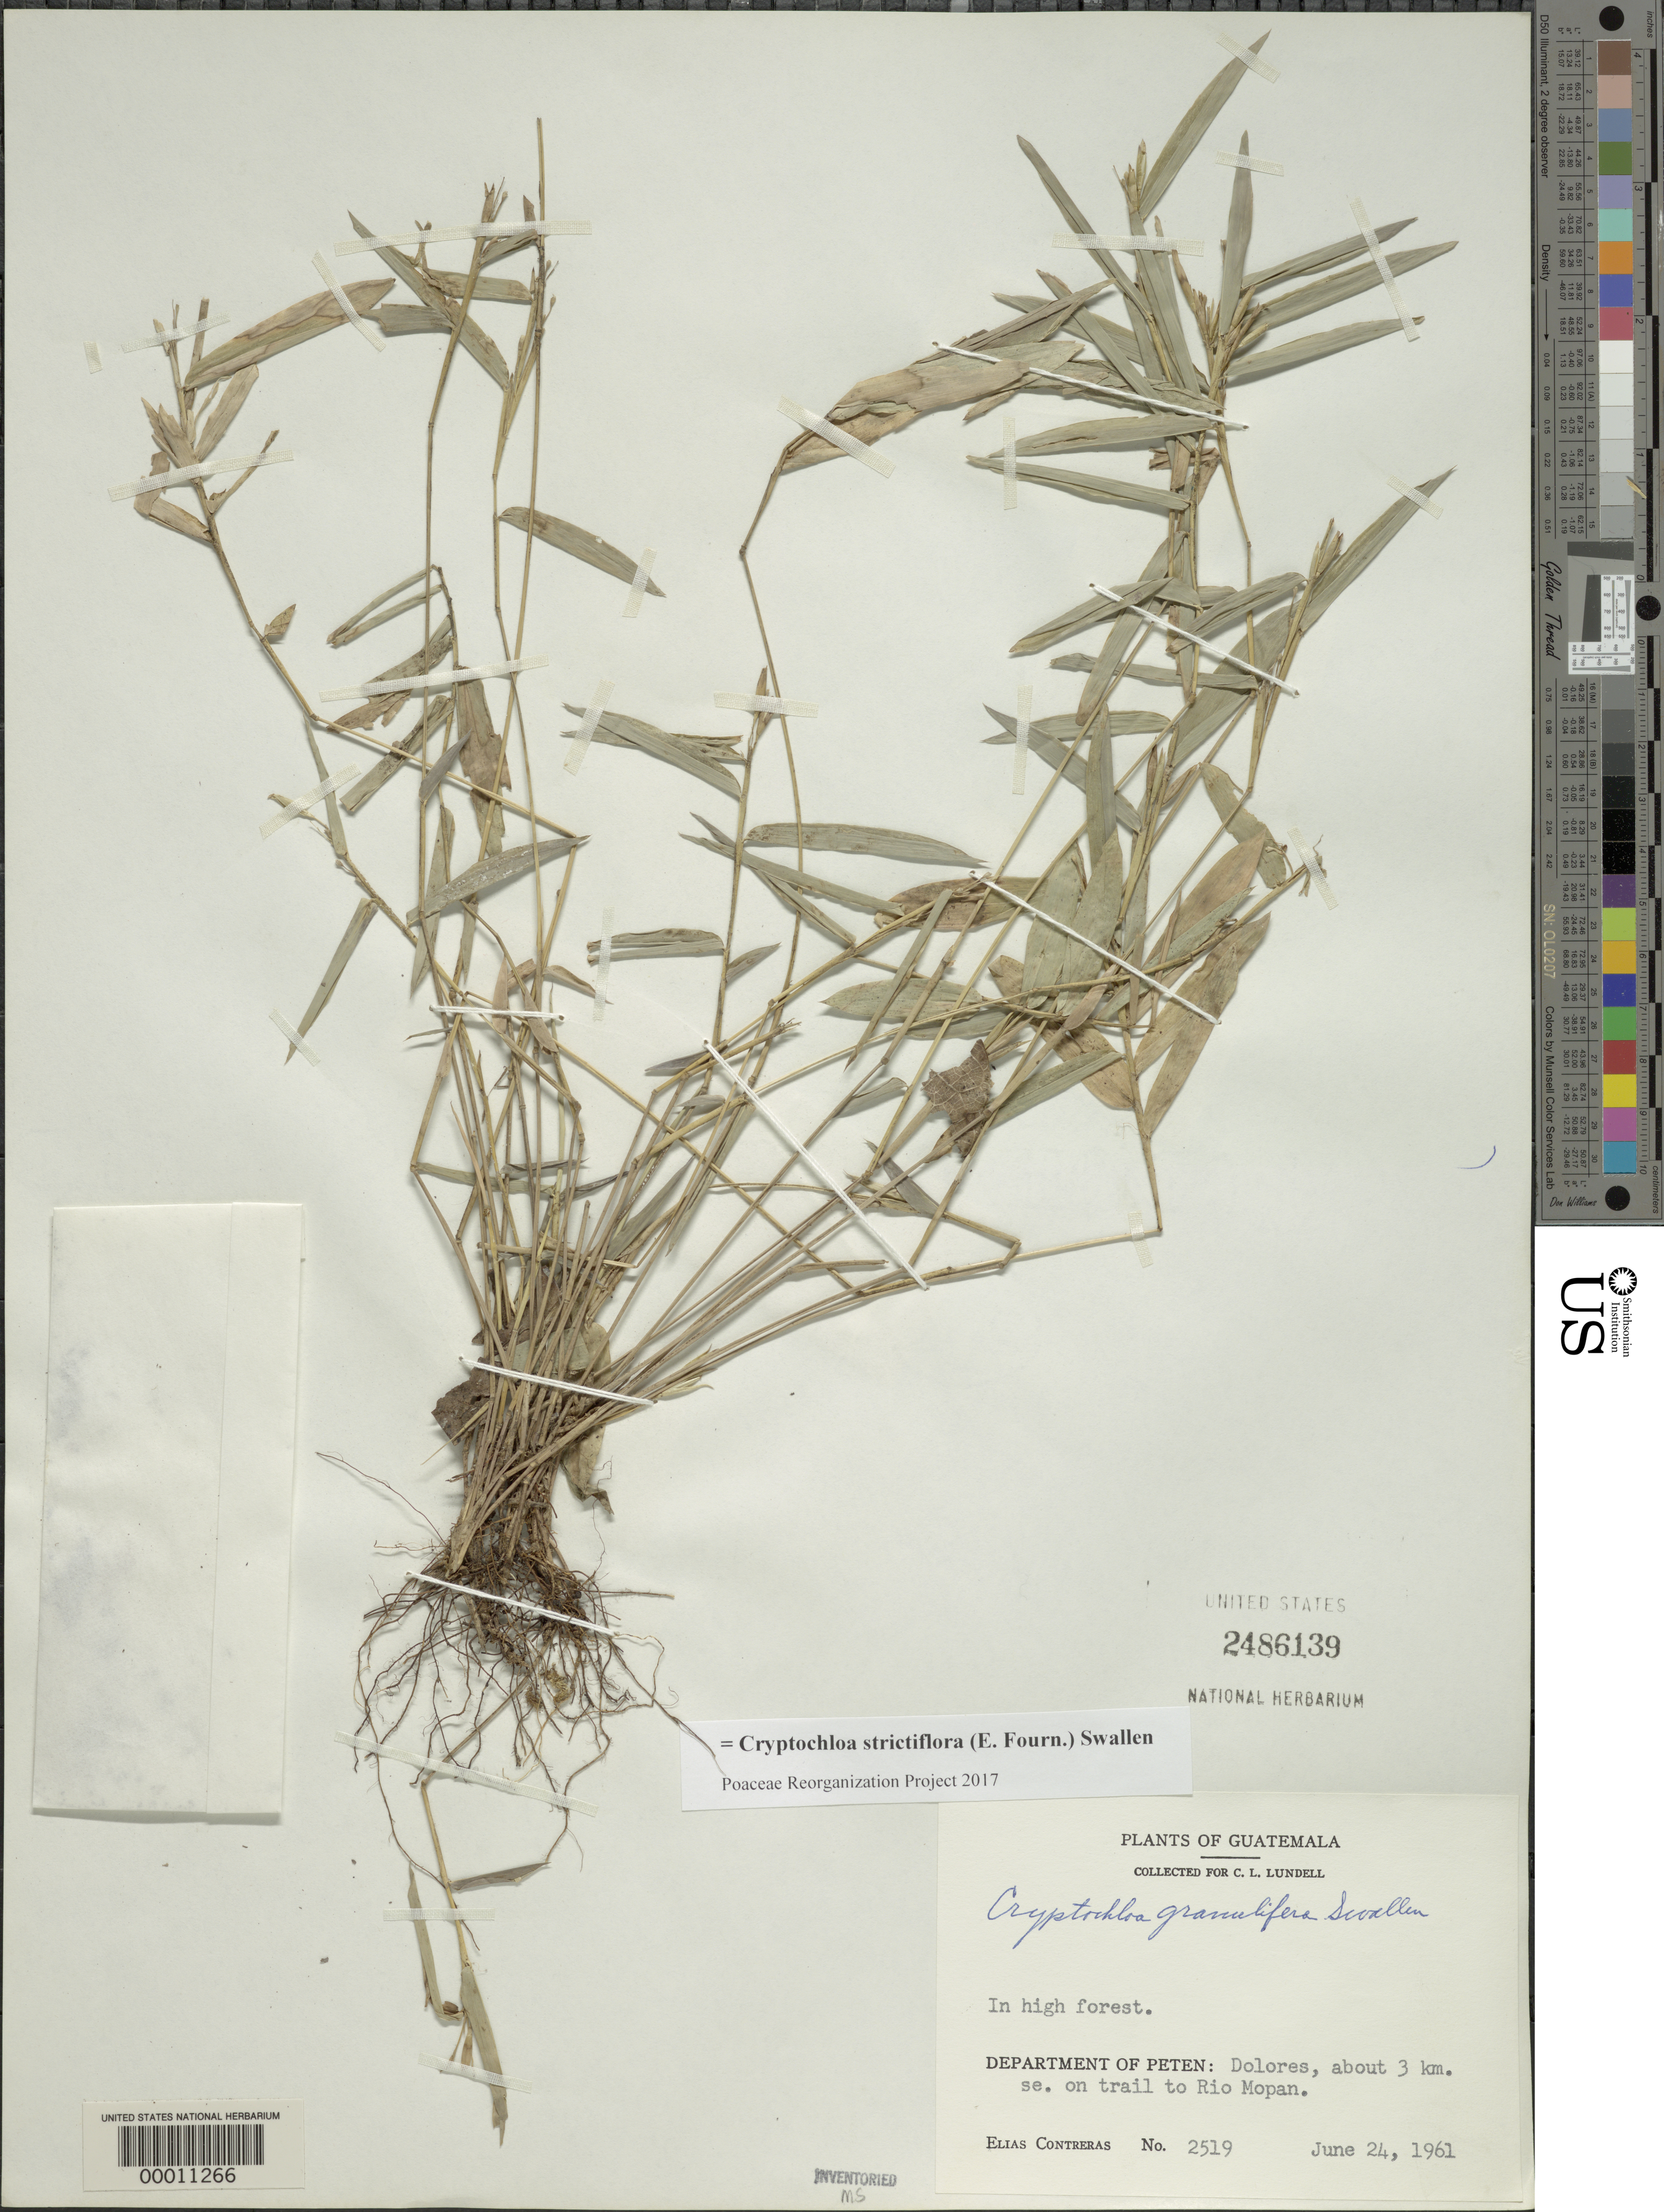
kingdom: Plantae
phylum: Tracheophyta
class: Liliopsida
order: Poales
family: Poaceae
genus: Cryptochloa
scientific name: Cryptochloa strictiflora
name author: (E. Fourn.) Swallen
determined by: Poaceae Reorganization Project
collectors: E. Contreras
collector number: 2519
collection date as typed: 24 Jun 1961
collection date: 1961-06-24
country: Guatemala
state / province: El Petén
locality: Dolores, Rio Mopan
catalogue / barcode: US 2486139